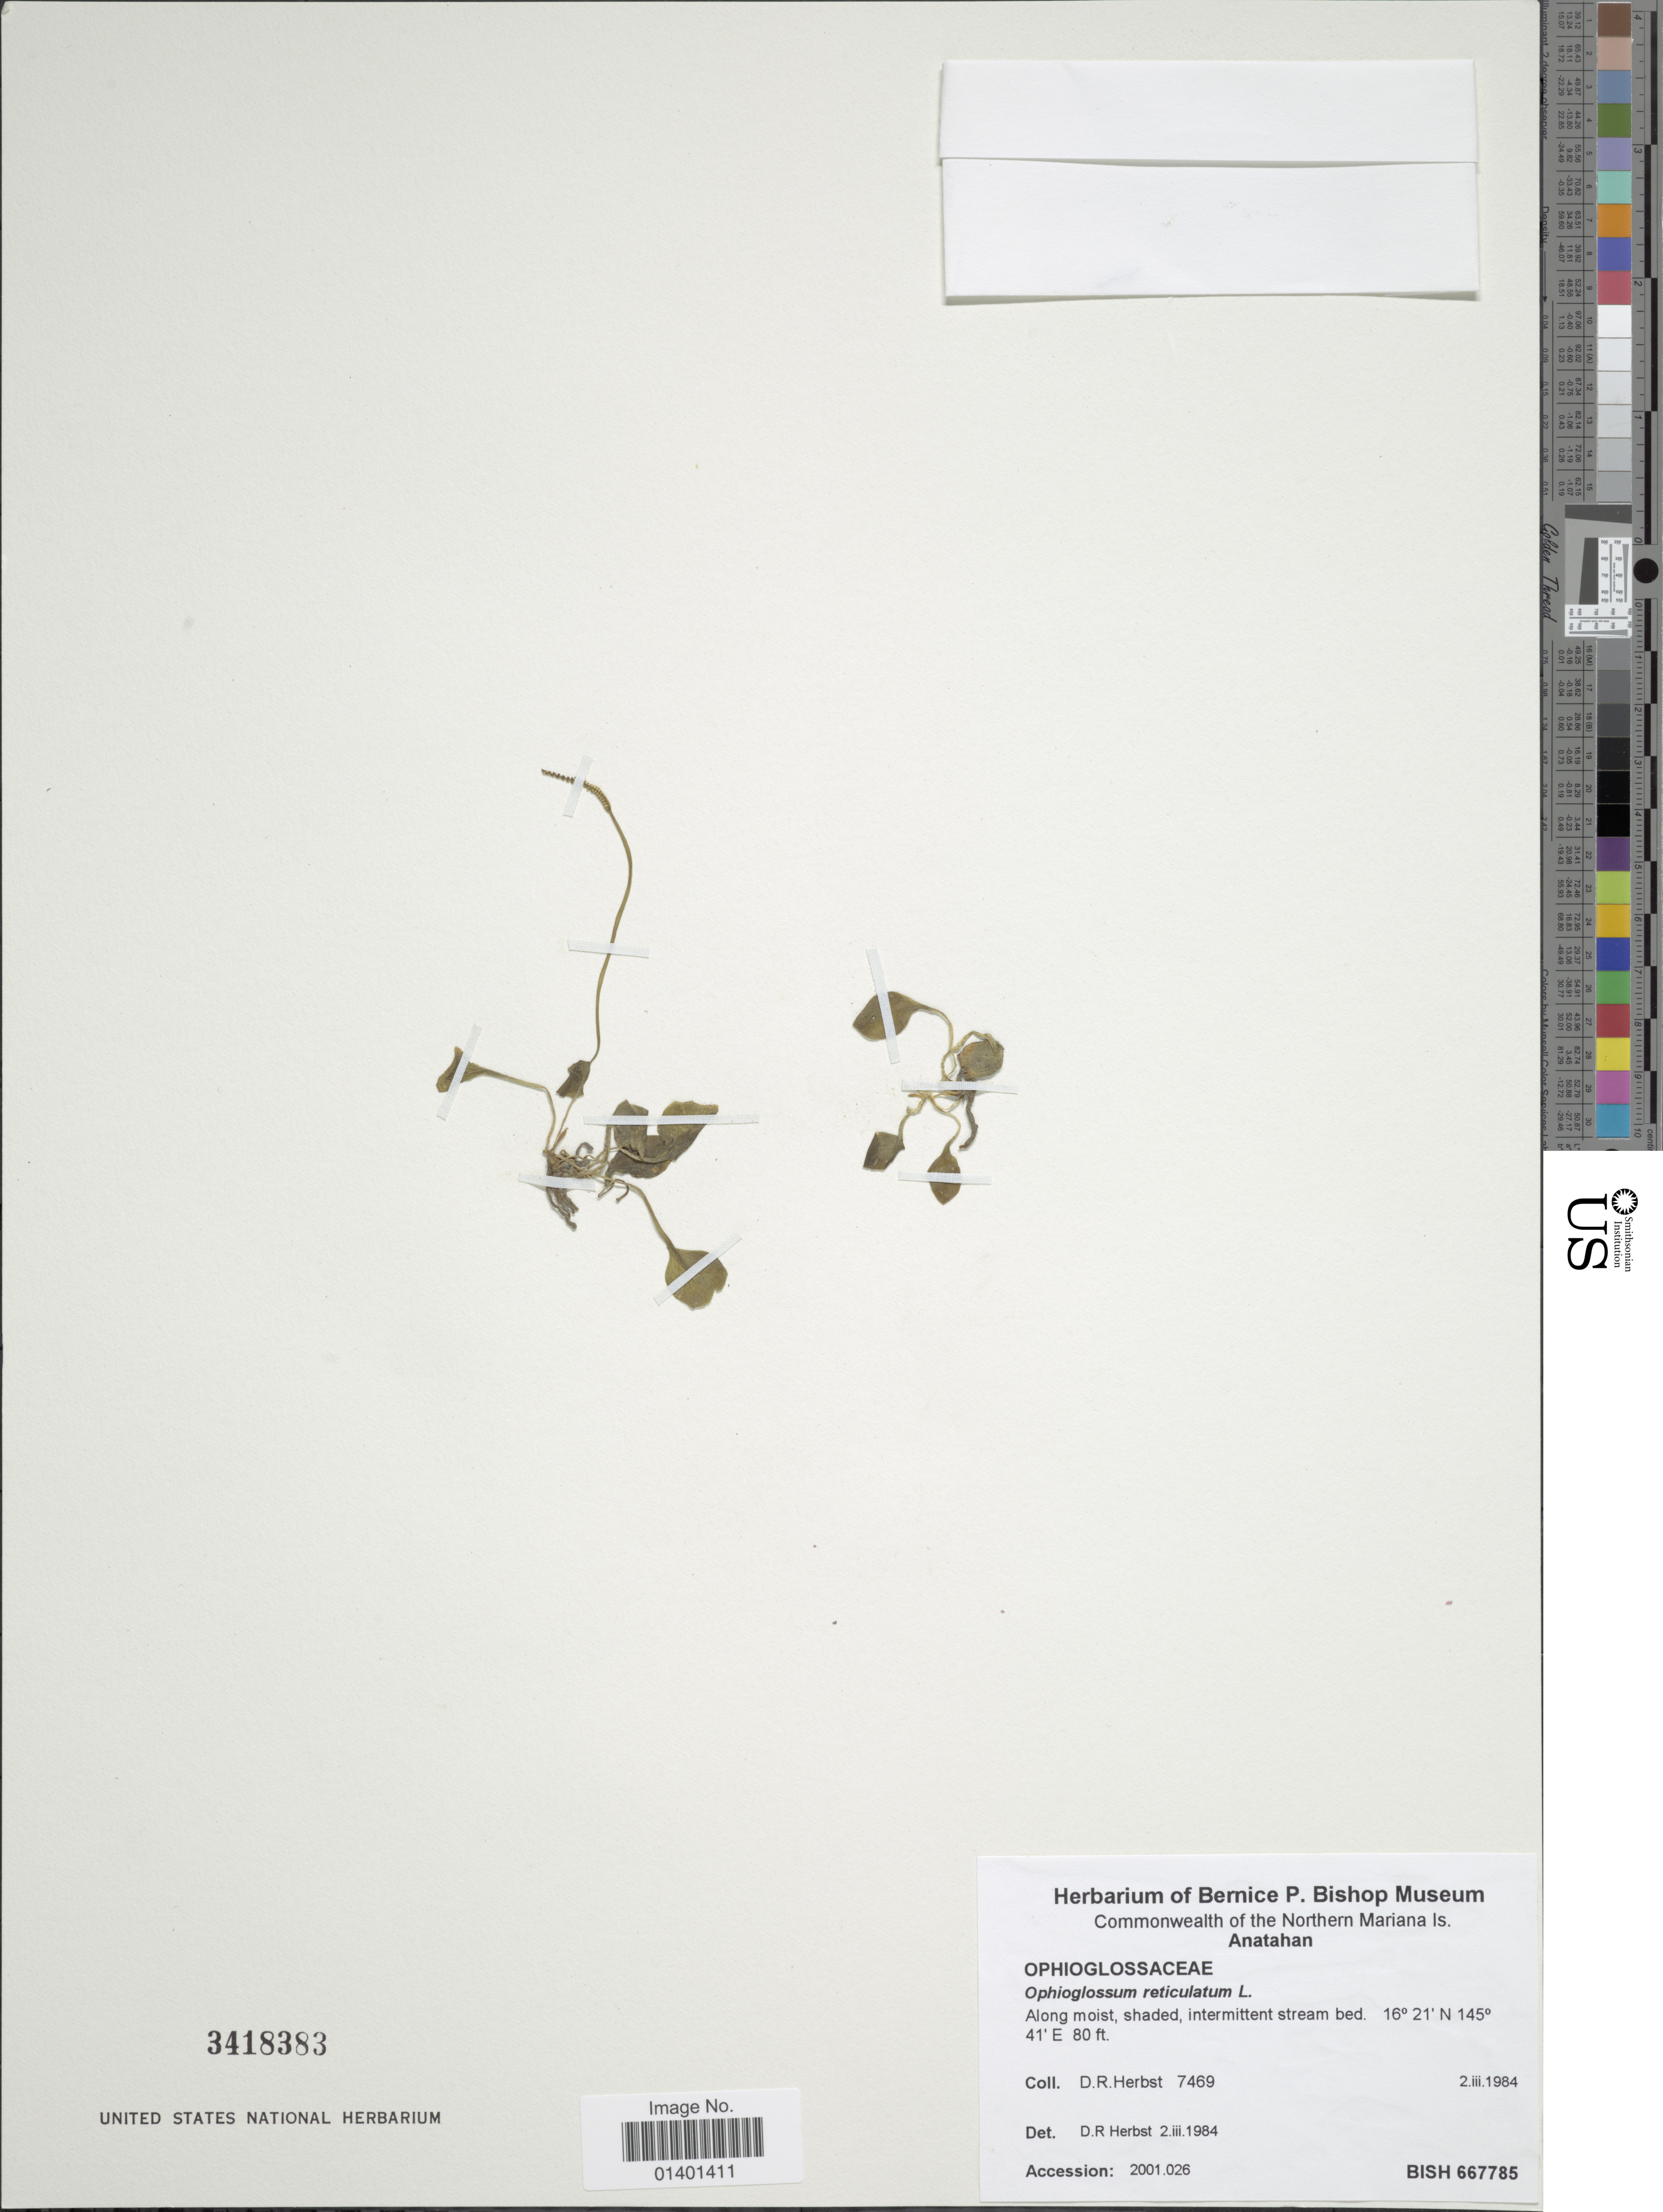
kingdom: Plantae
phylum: Tracheophyta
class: Polypodiopsida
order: Ophioglossales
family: Ophioglossaceae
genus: Ophioglossum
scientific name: Ophioglossum reticulatum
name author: L.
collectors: D. R. Herbst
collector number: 7469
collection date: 1984-03-02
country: Northern Mariana Islands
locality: Anatahan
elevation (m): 24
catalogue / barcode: US 3418383